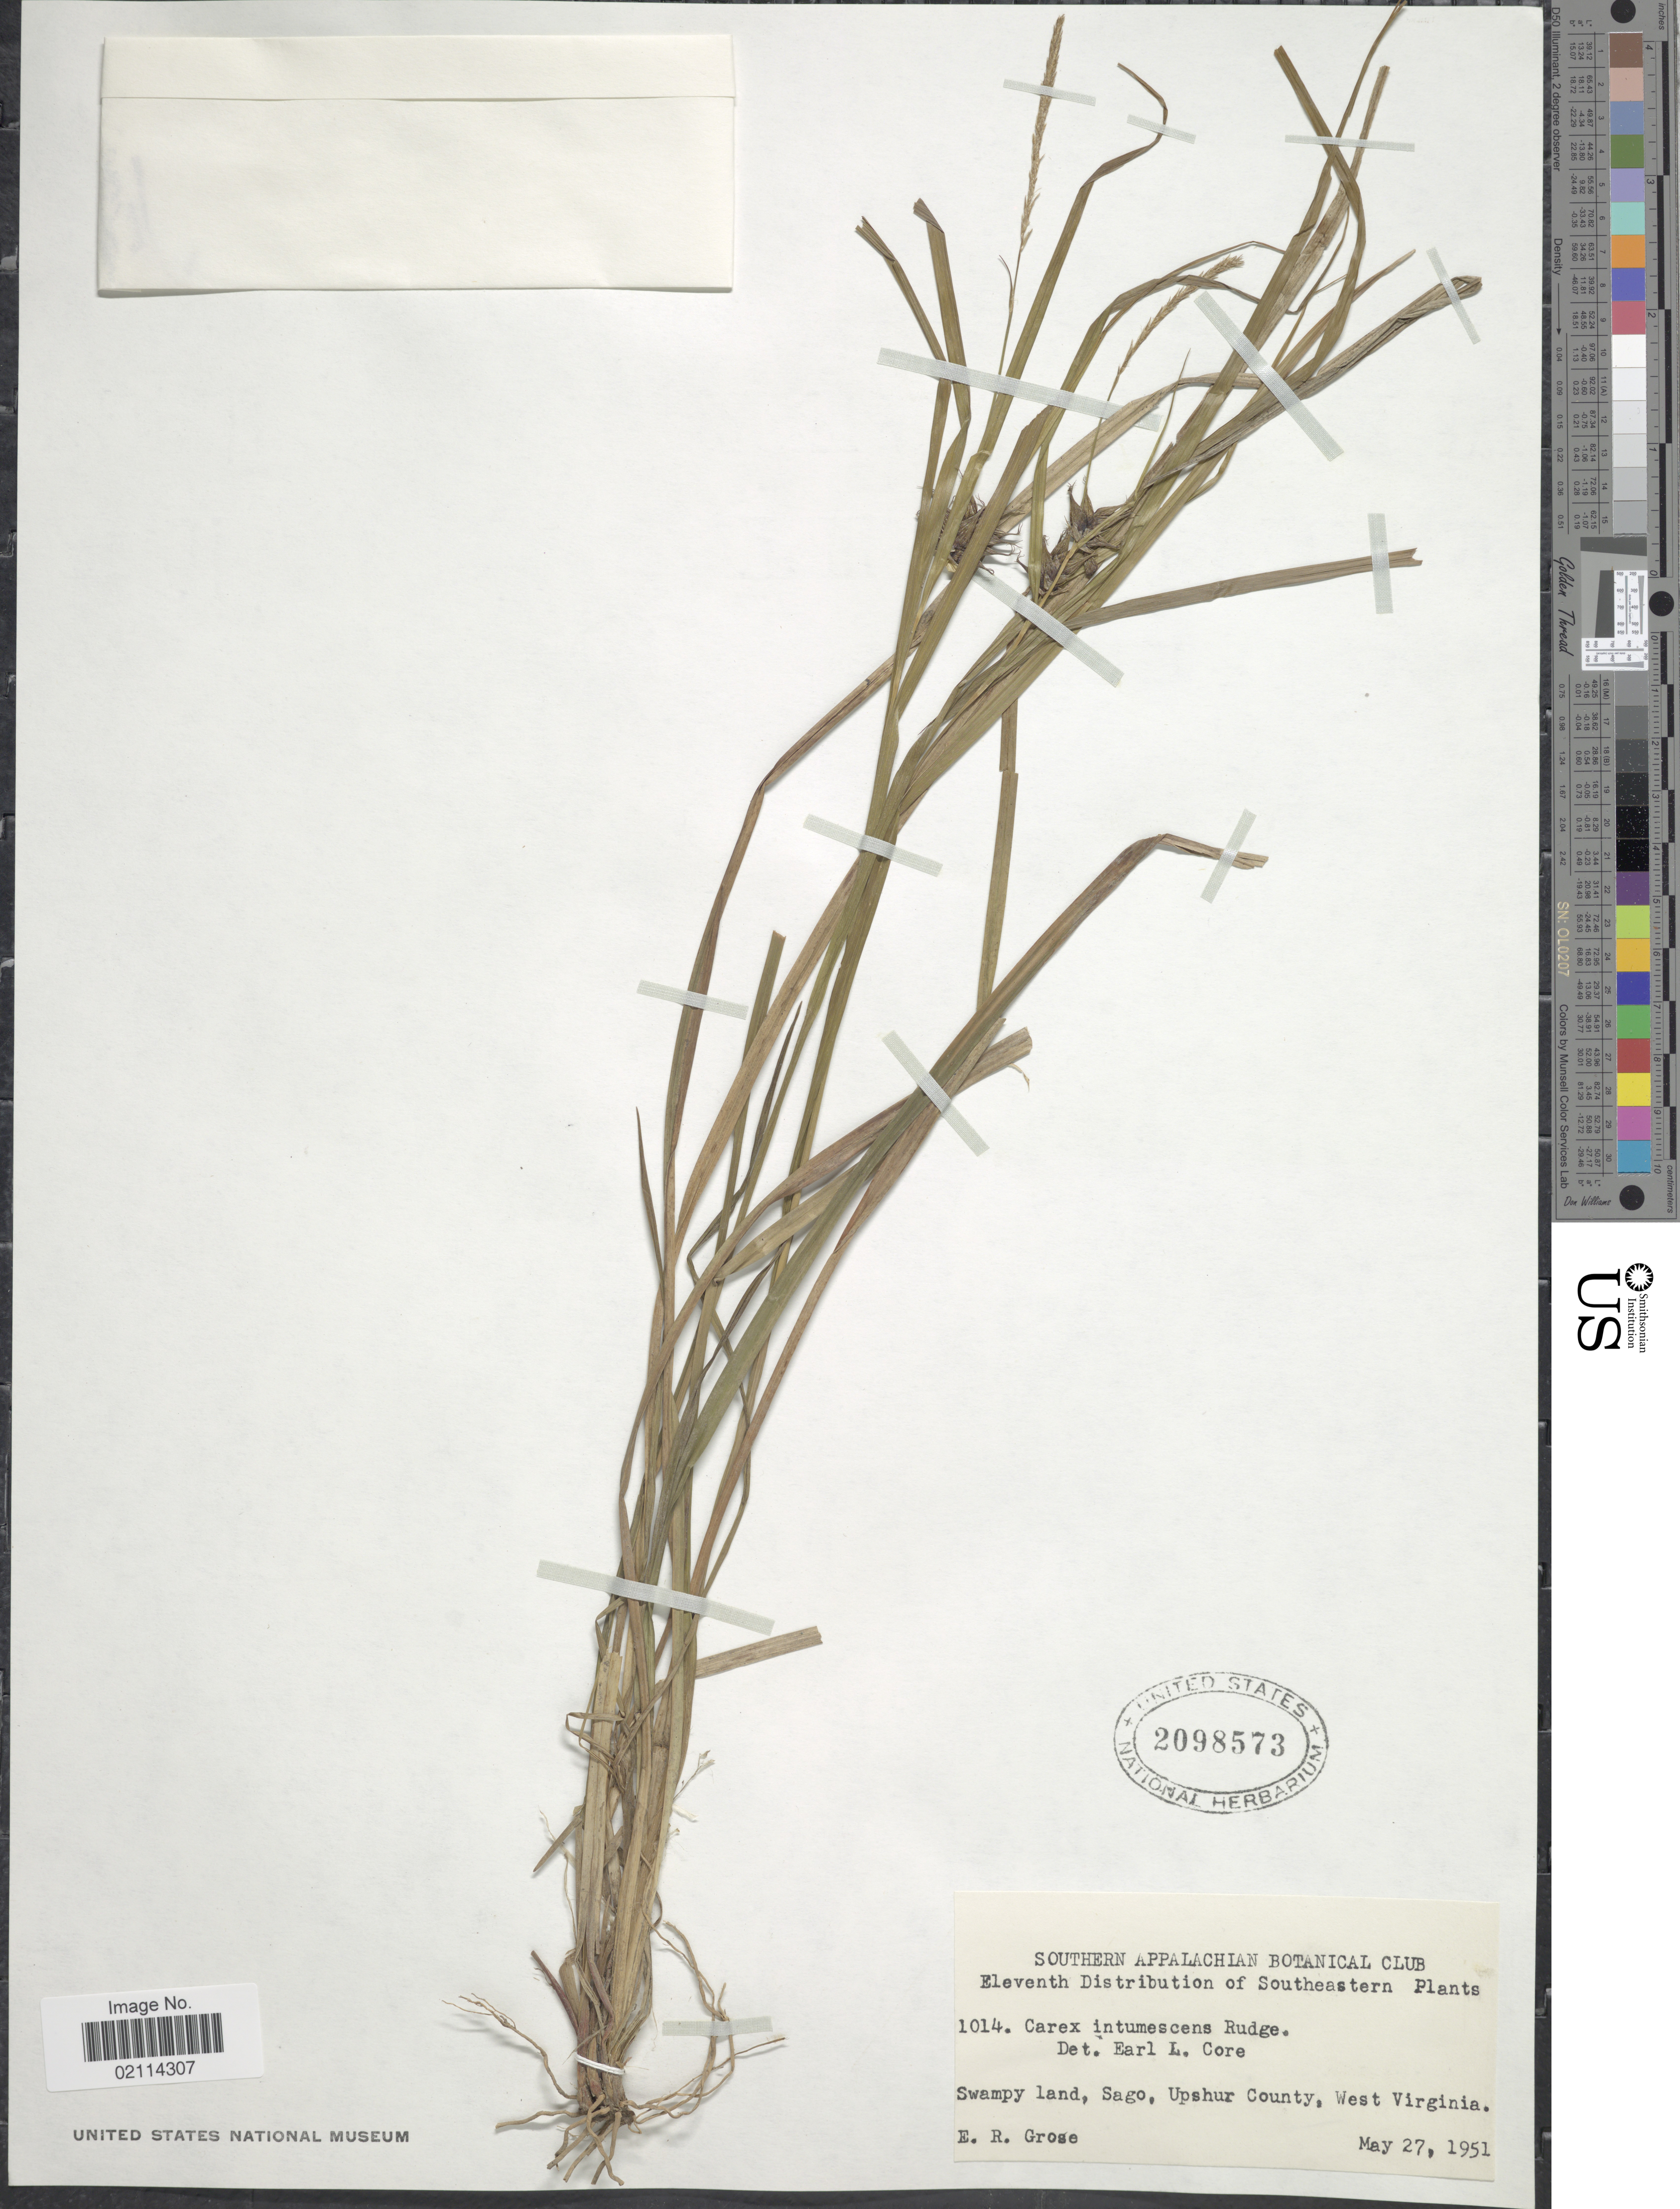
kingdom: Plantae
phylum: Tracheophyta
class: Liliopsida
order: Poales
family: Cyperaceae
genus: Carex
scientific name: Carex intumescens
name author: Rudge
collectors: E. Grose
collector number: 1014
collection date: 1951-05-27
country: United States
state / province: West Virginia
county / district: Upshur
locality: Southern Appalachian, swampy land, Sago, Upshur County.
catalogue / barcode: US 2098573